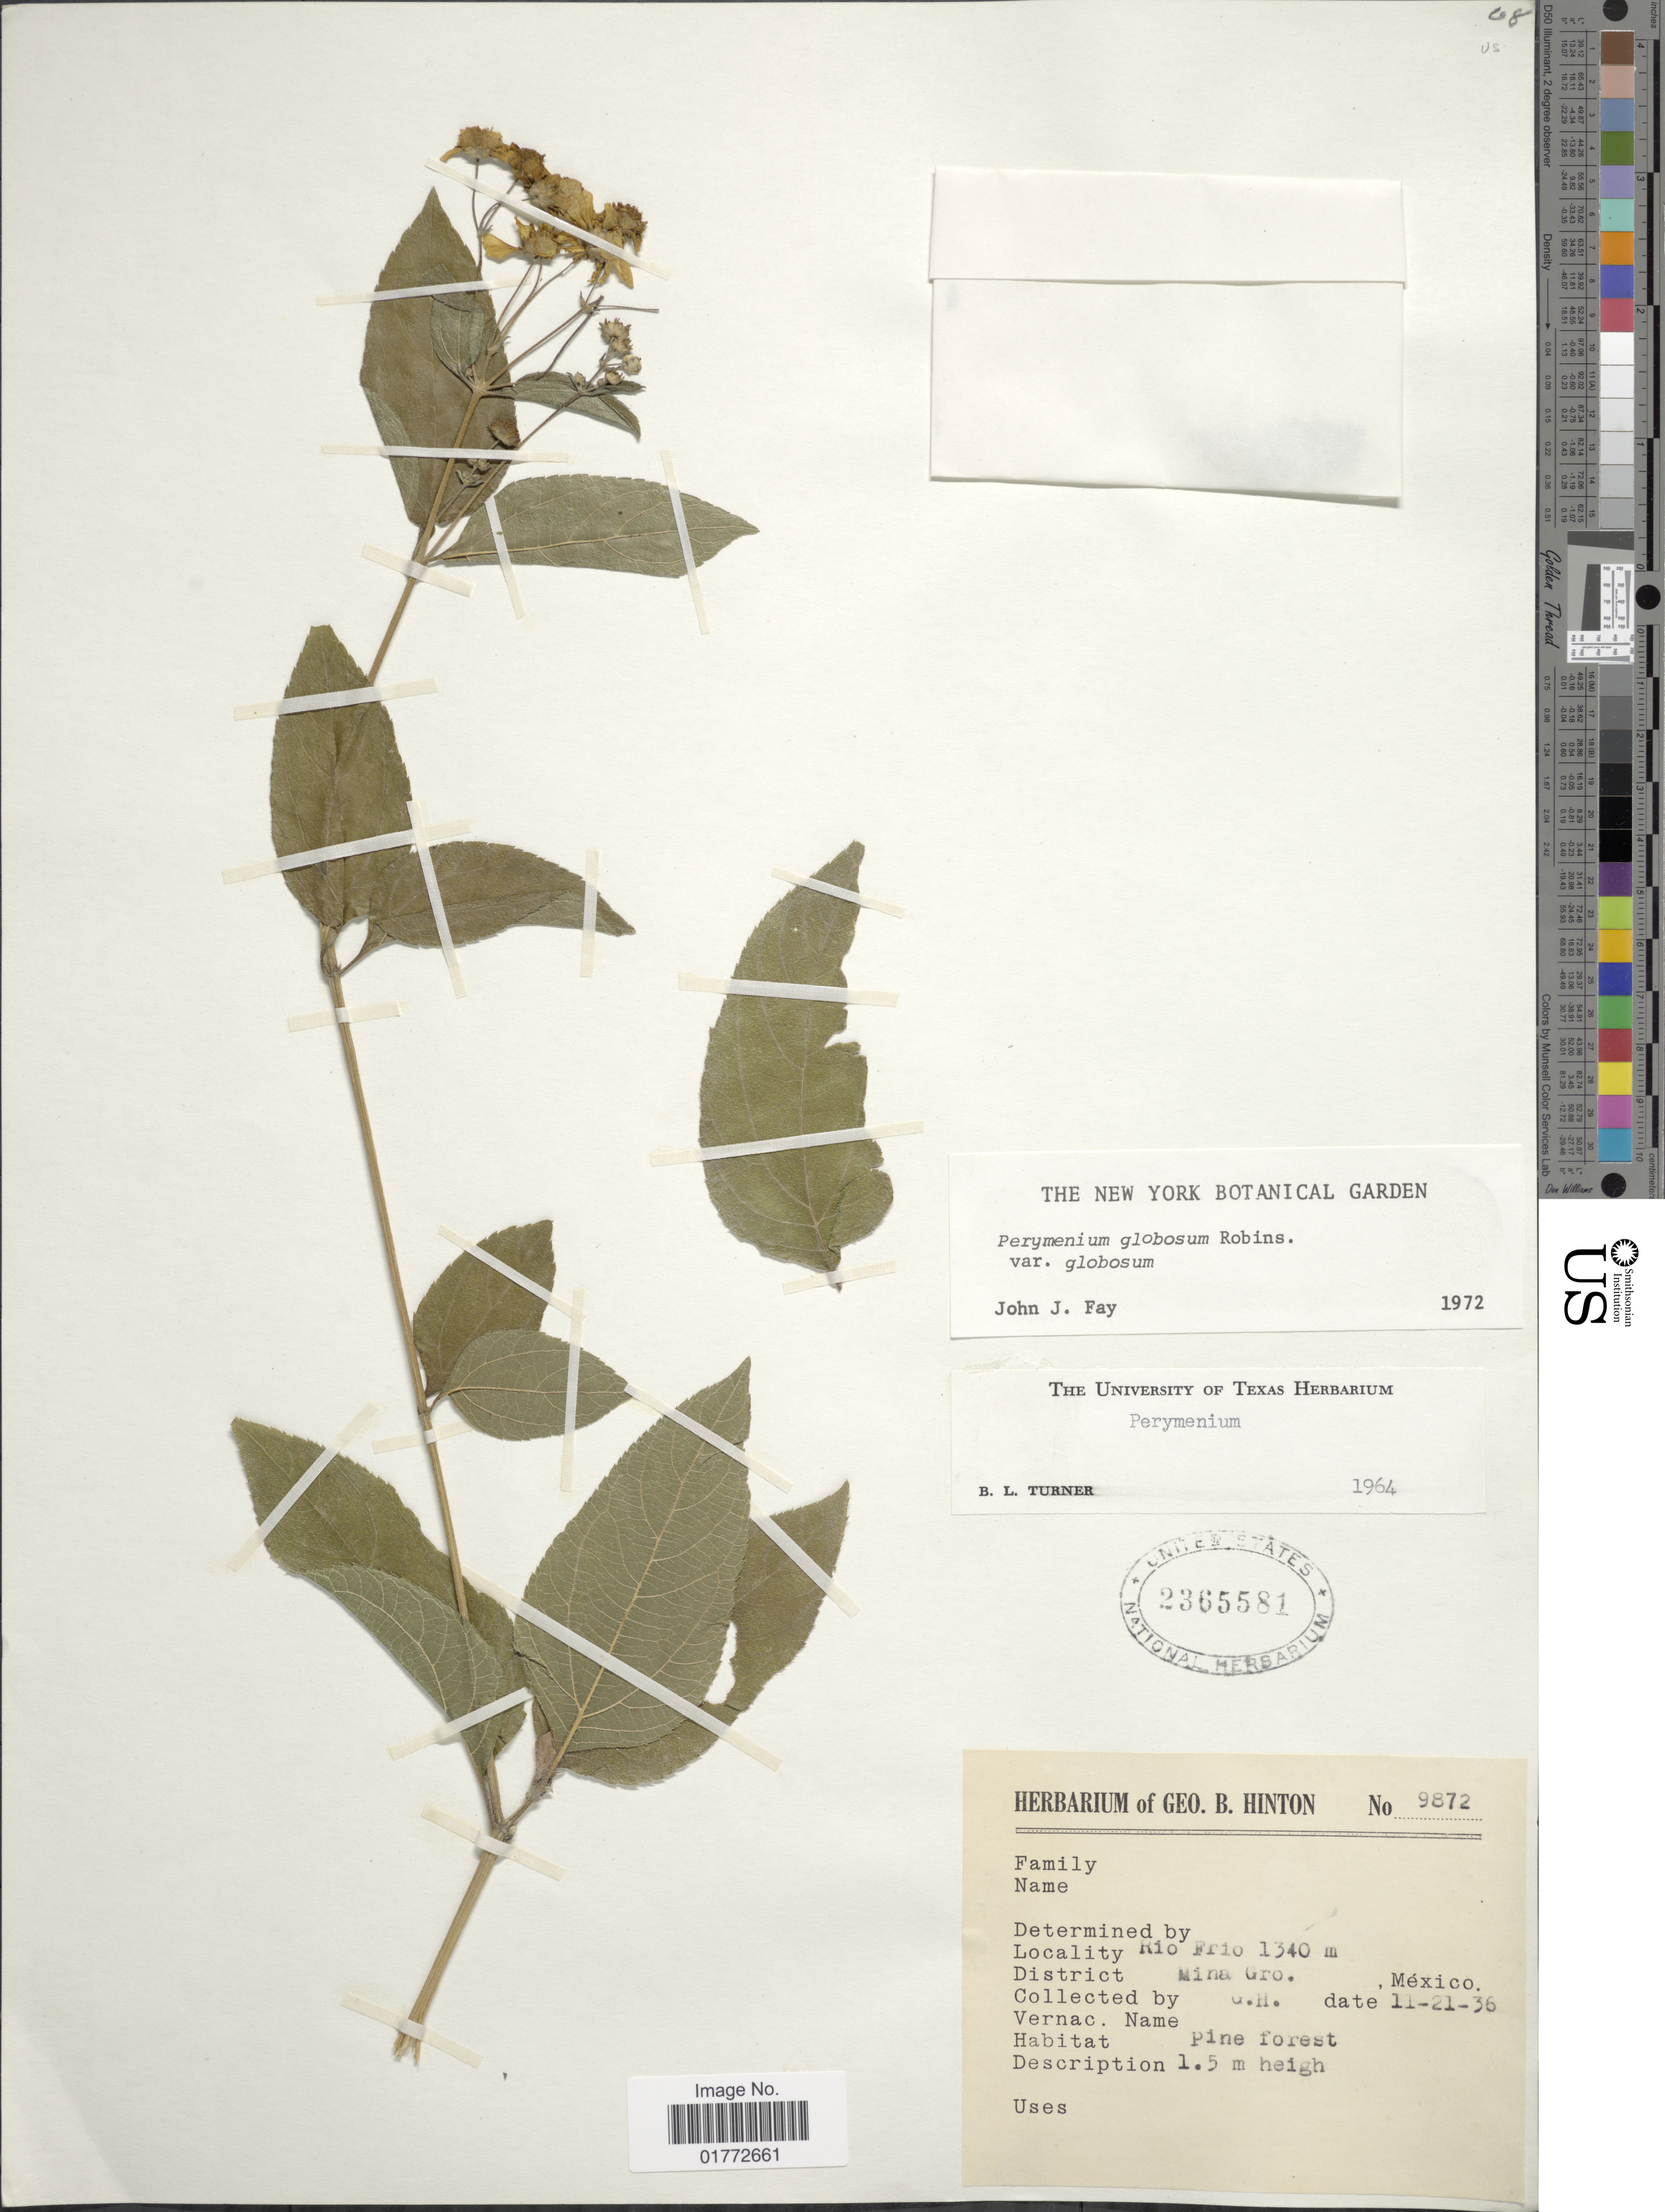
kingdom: Plantae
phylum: Tracheophyta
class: Magnoliopsida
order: Asterales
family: Asteraceae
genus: Perymenium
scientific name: Perymenium globosum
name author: B.L. Rob.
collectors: G. B. Hinton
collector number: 9872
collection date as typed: Transcribed d/m/y: 21/11/36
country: Mexico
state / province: México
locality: Rio Frio, District Mina Gro.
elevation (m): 1340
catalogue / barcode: US 2365581